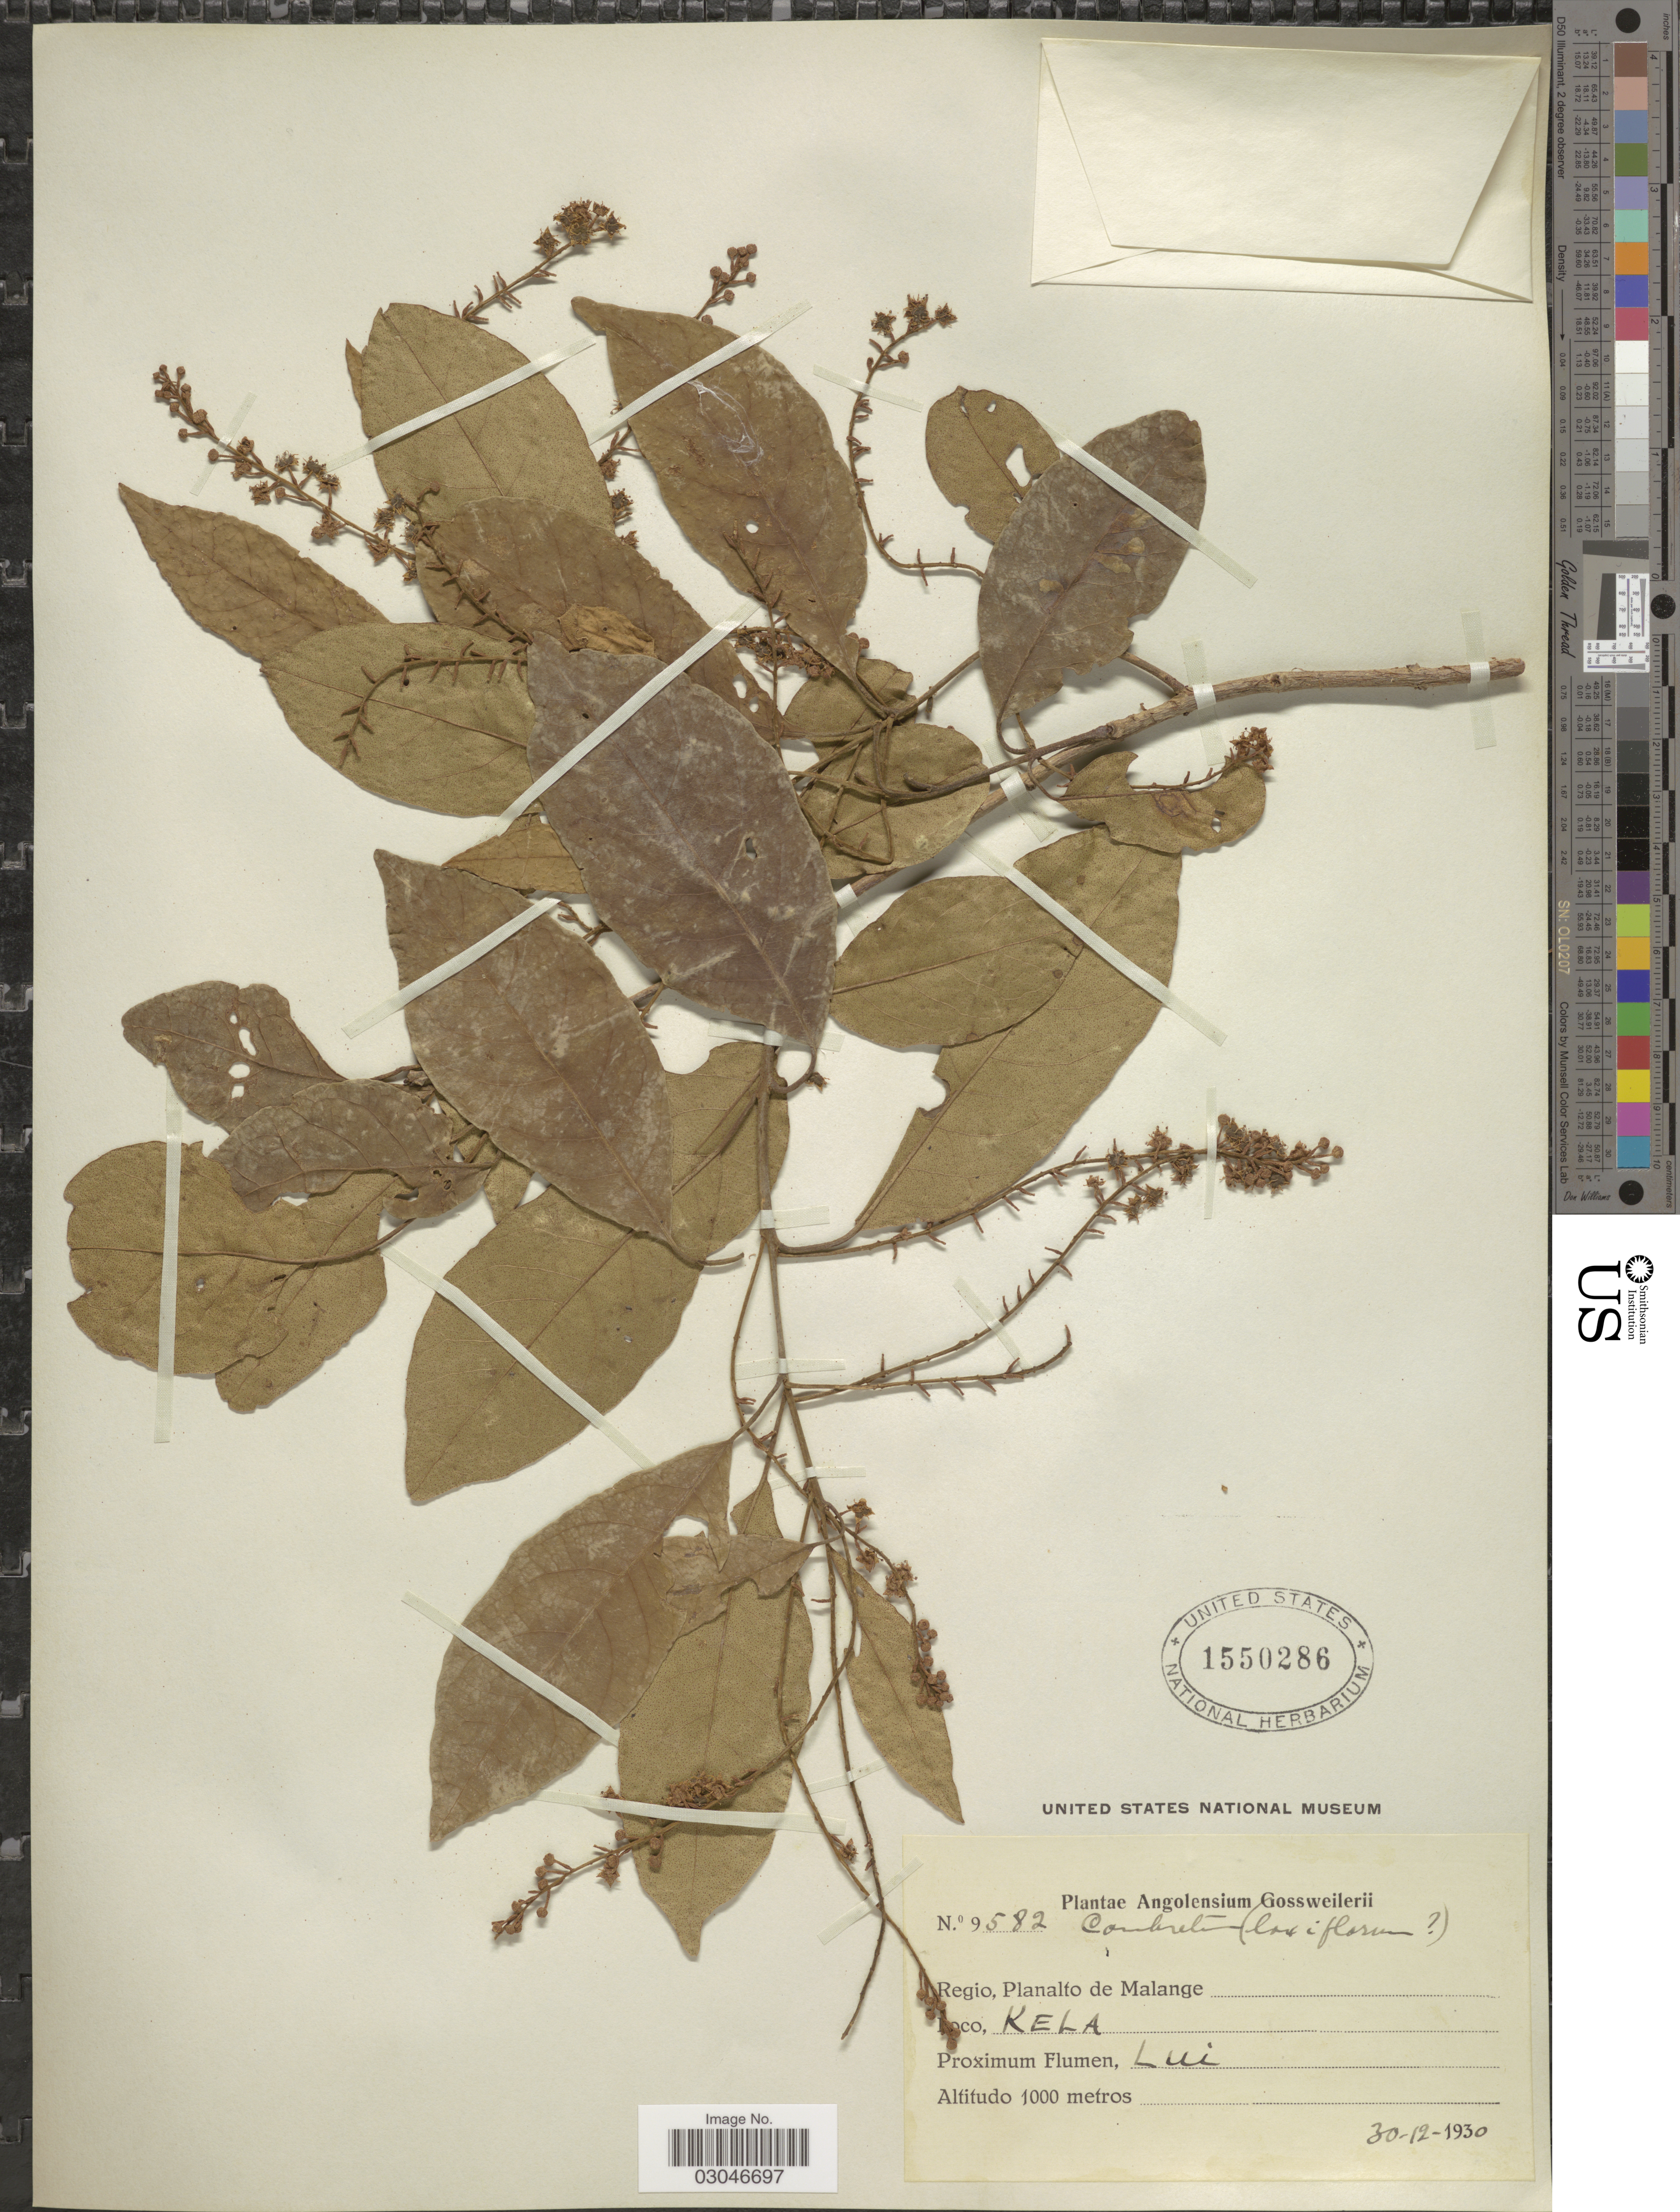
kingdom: Plantae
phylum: Tracheophyta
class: Magnoliopsida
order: Myrtales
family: Combretaceae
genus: Combretum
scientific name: Combretum laxiflorum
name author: Welw. ex Laws.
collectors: J. Gossweiler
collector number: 9582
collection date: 1930-12-30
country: Angola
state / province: Malange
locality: Regio, Planalto de Malange. Kela. Lui.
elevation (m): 1000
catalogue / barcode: US 1550286